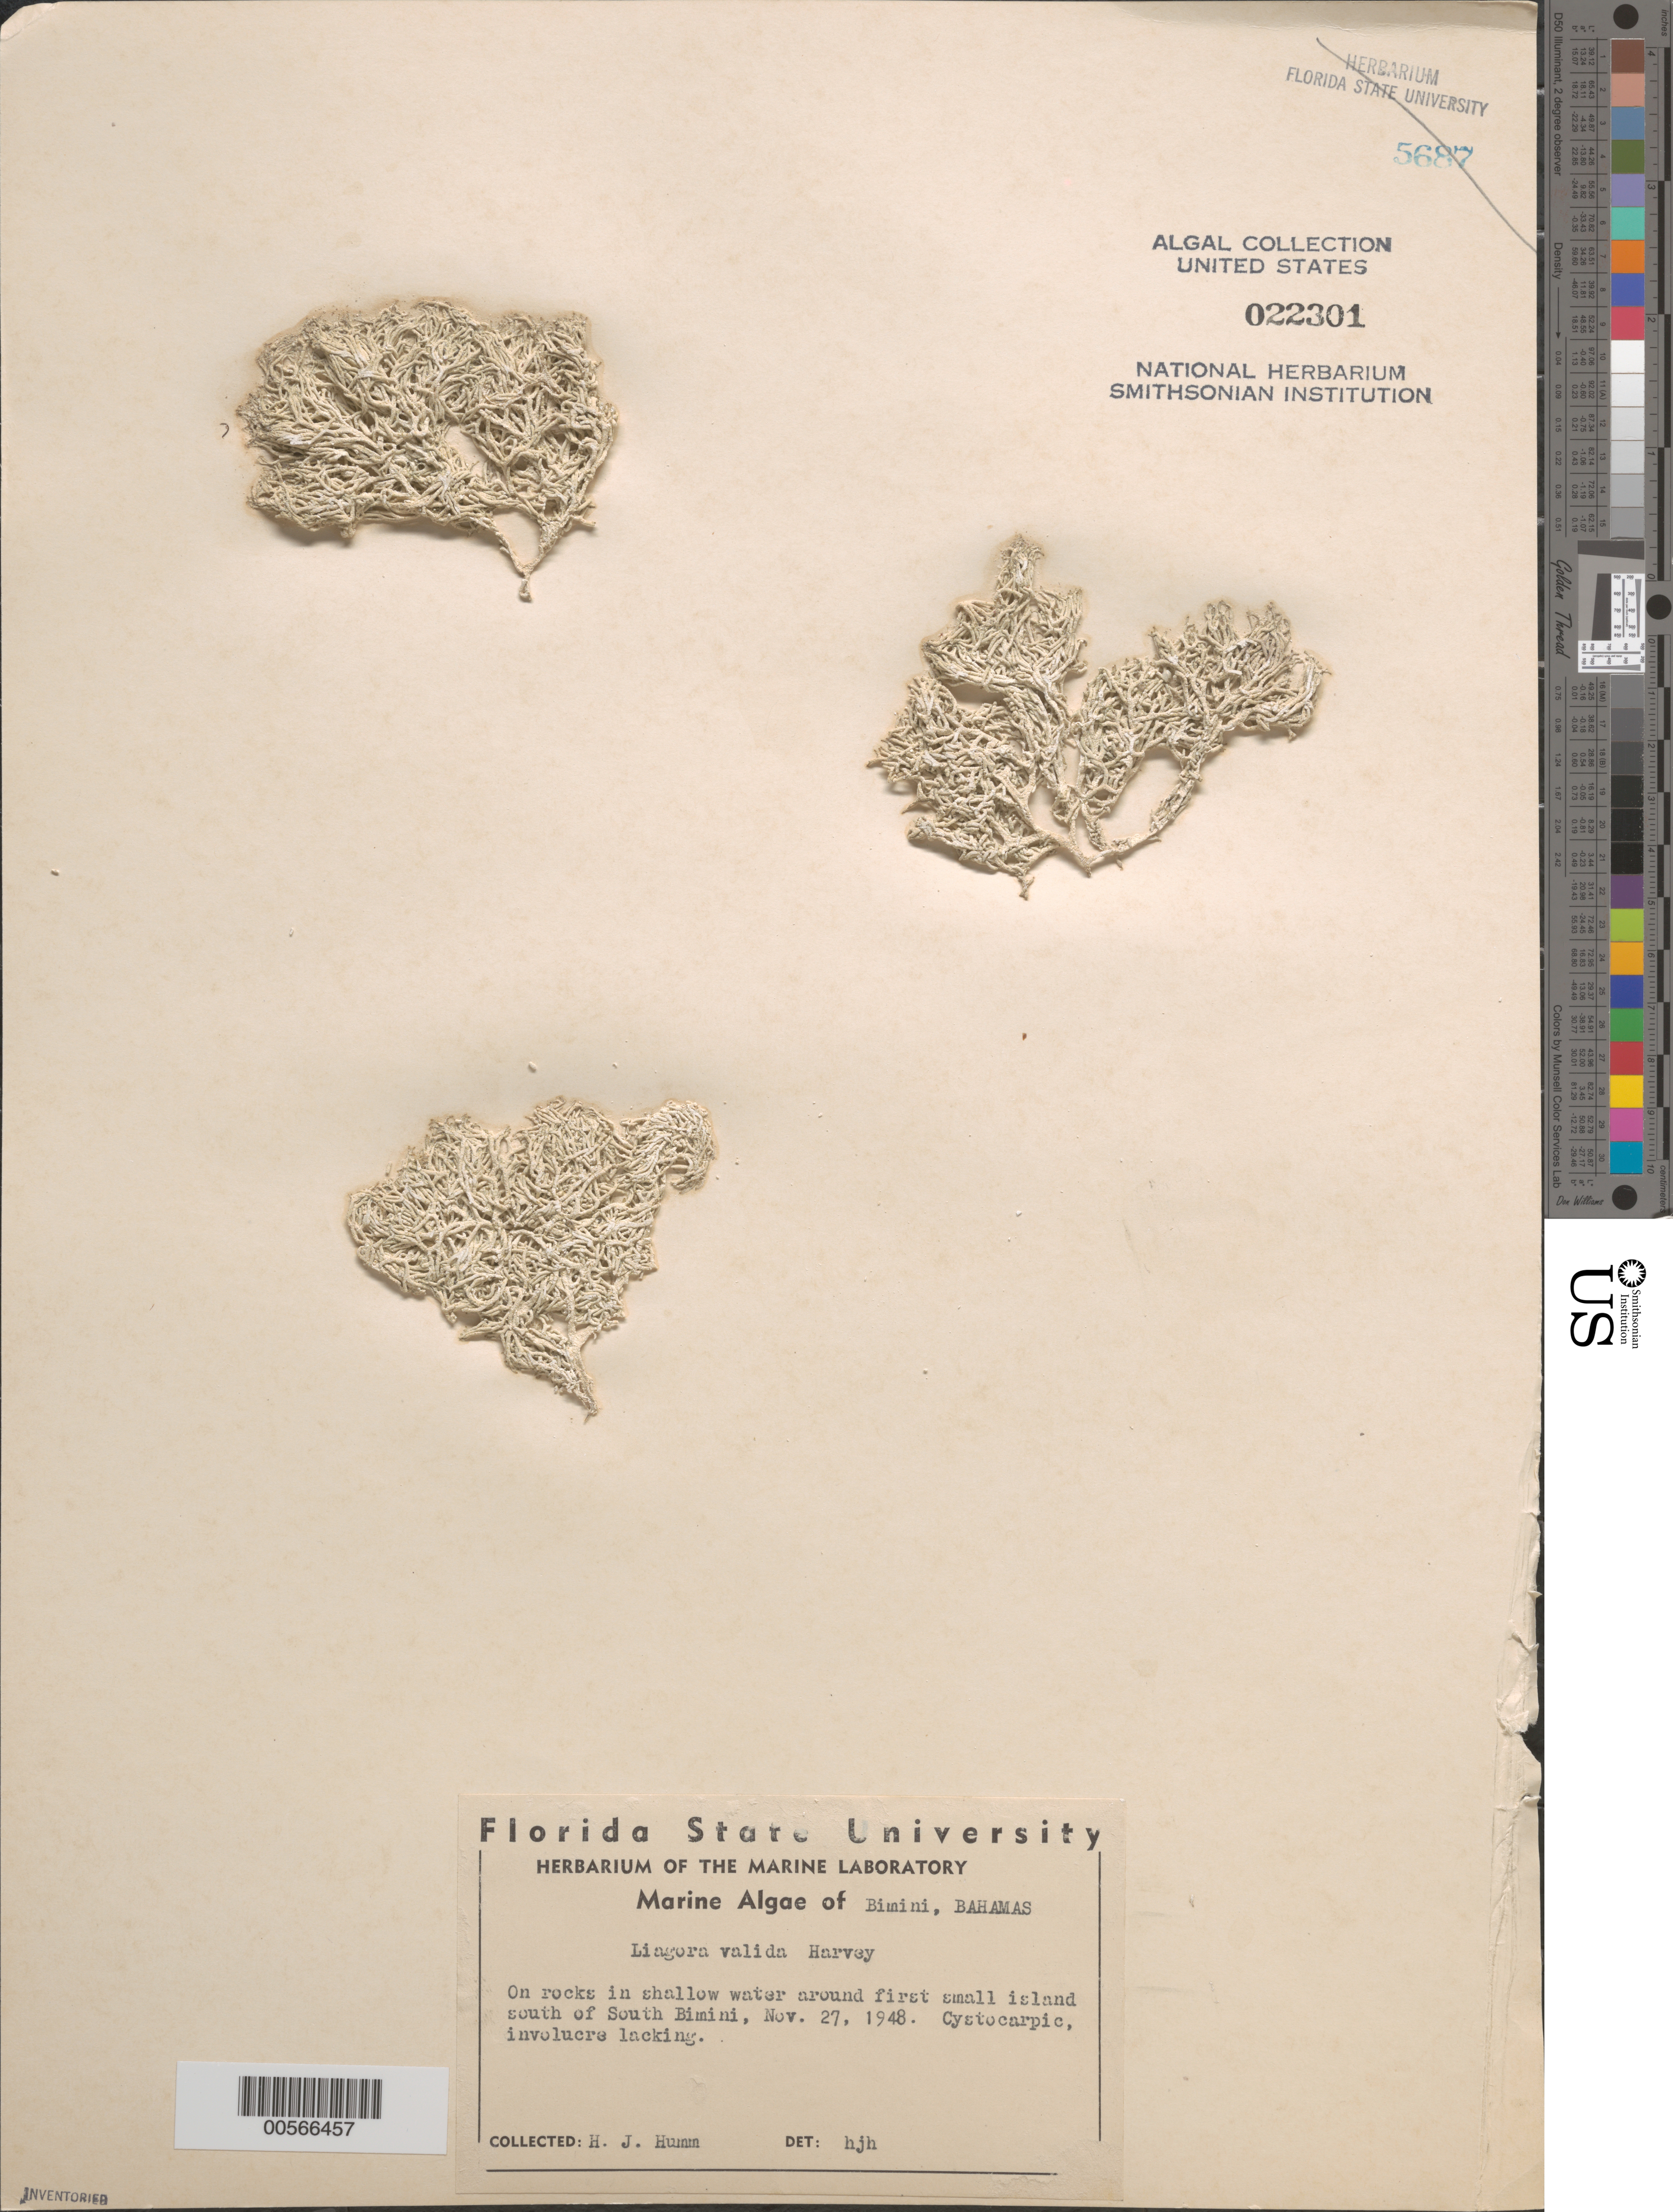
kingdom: Plantae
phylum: Rhodophyta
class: Florideophyceae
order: Nemaliales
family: Liagoraceae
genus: Titanophycus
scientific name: Titanophycus validus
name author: (Harv.) Huisman et al.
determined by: Algae name updating Project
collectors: H. J. Humm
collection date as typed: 27 Nov 1948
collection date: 1948-11-27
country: Bahamas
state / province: Biminis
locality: First small island south of south bimini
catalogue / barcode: US 22301